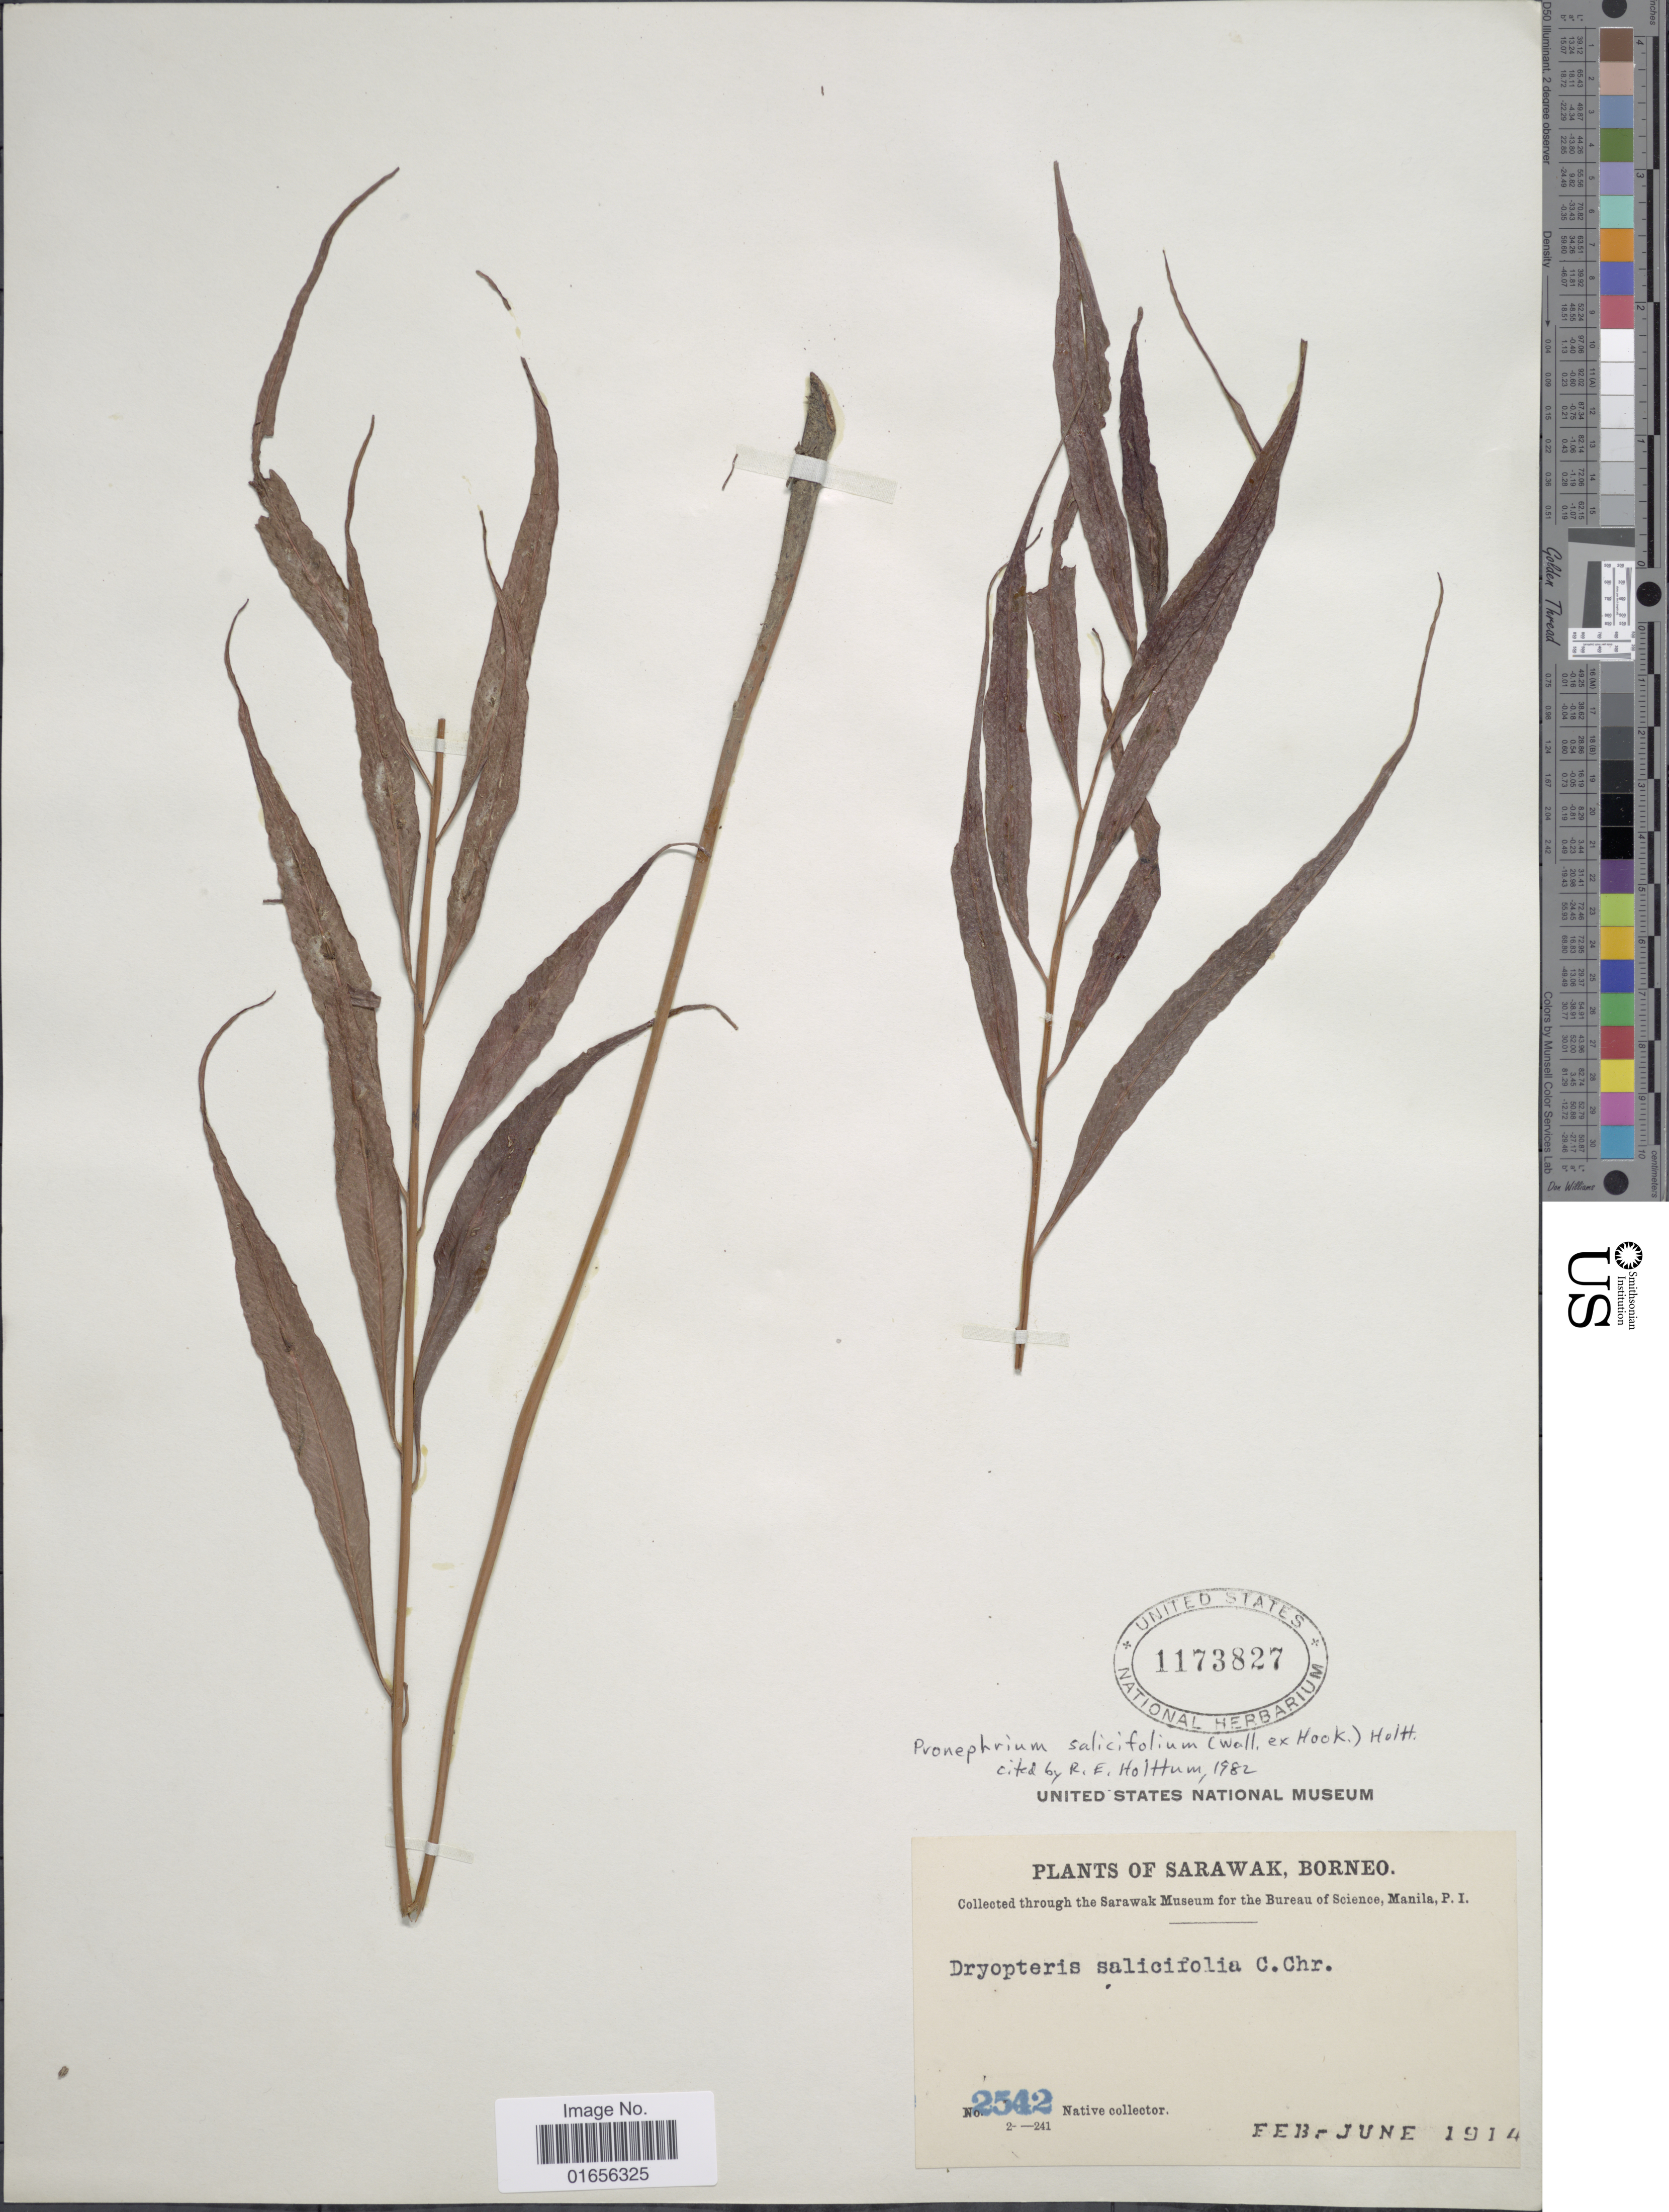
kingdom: Plantae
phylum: Tracheophyta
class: Polypodiopsida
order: Polypodiales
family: Thelypteridaceae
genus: Pronephrium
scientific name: Pronephrium salicifolium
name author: (Wall.) Holttum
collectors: Native collector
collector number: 2542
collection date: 1914-02/1914-06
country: Malaysia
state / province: Sarawak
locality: Sarawak, Borneo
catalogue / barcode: US 1173827